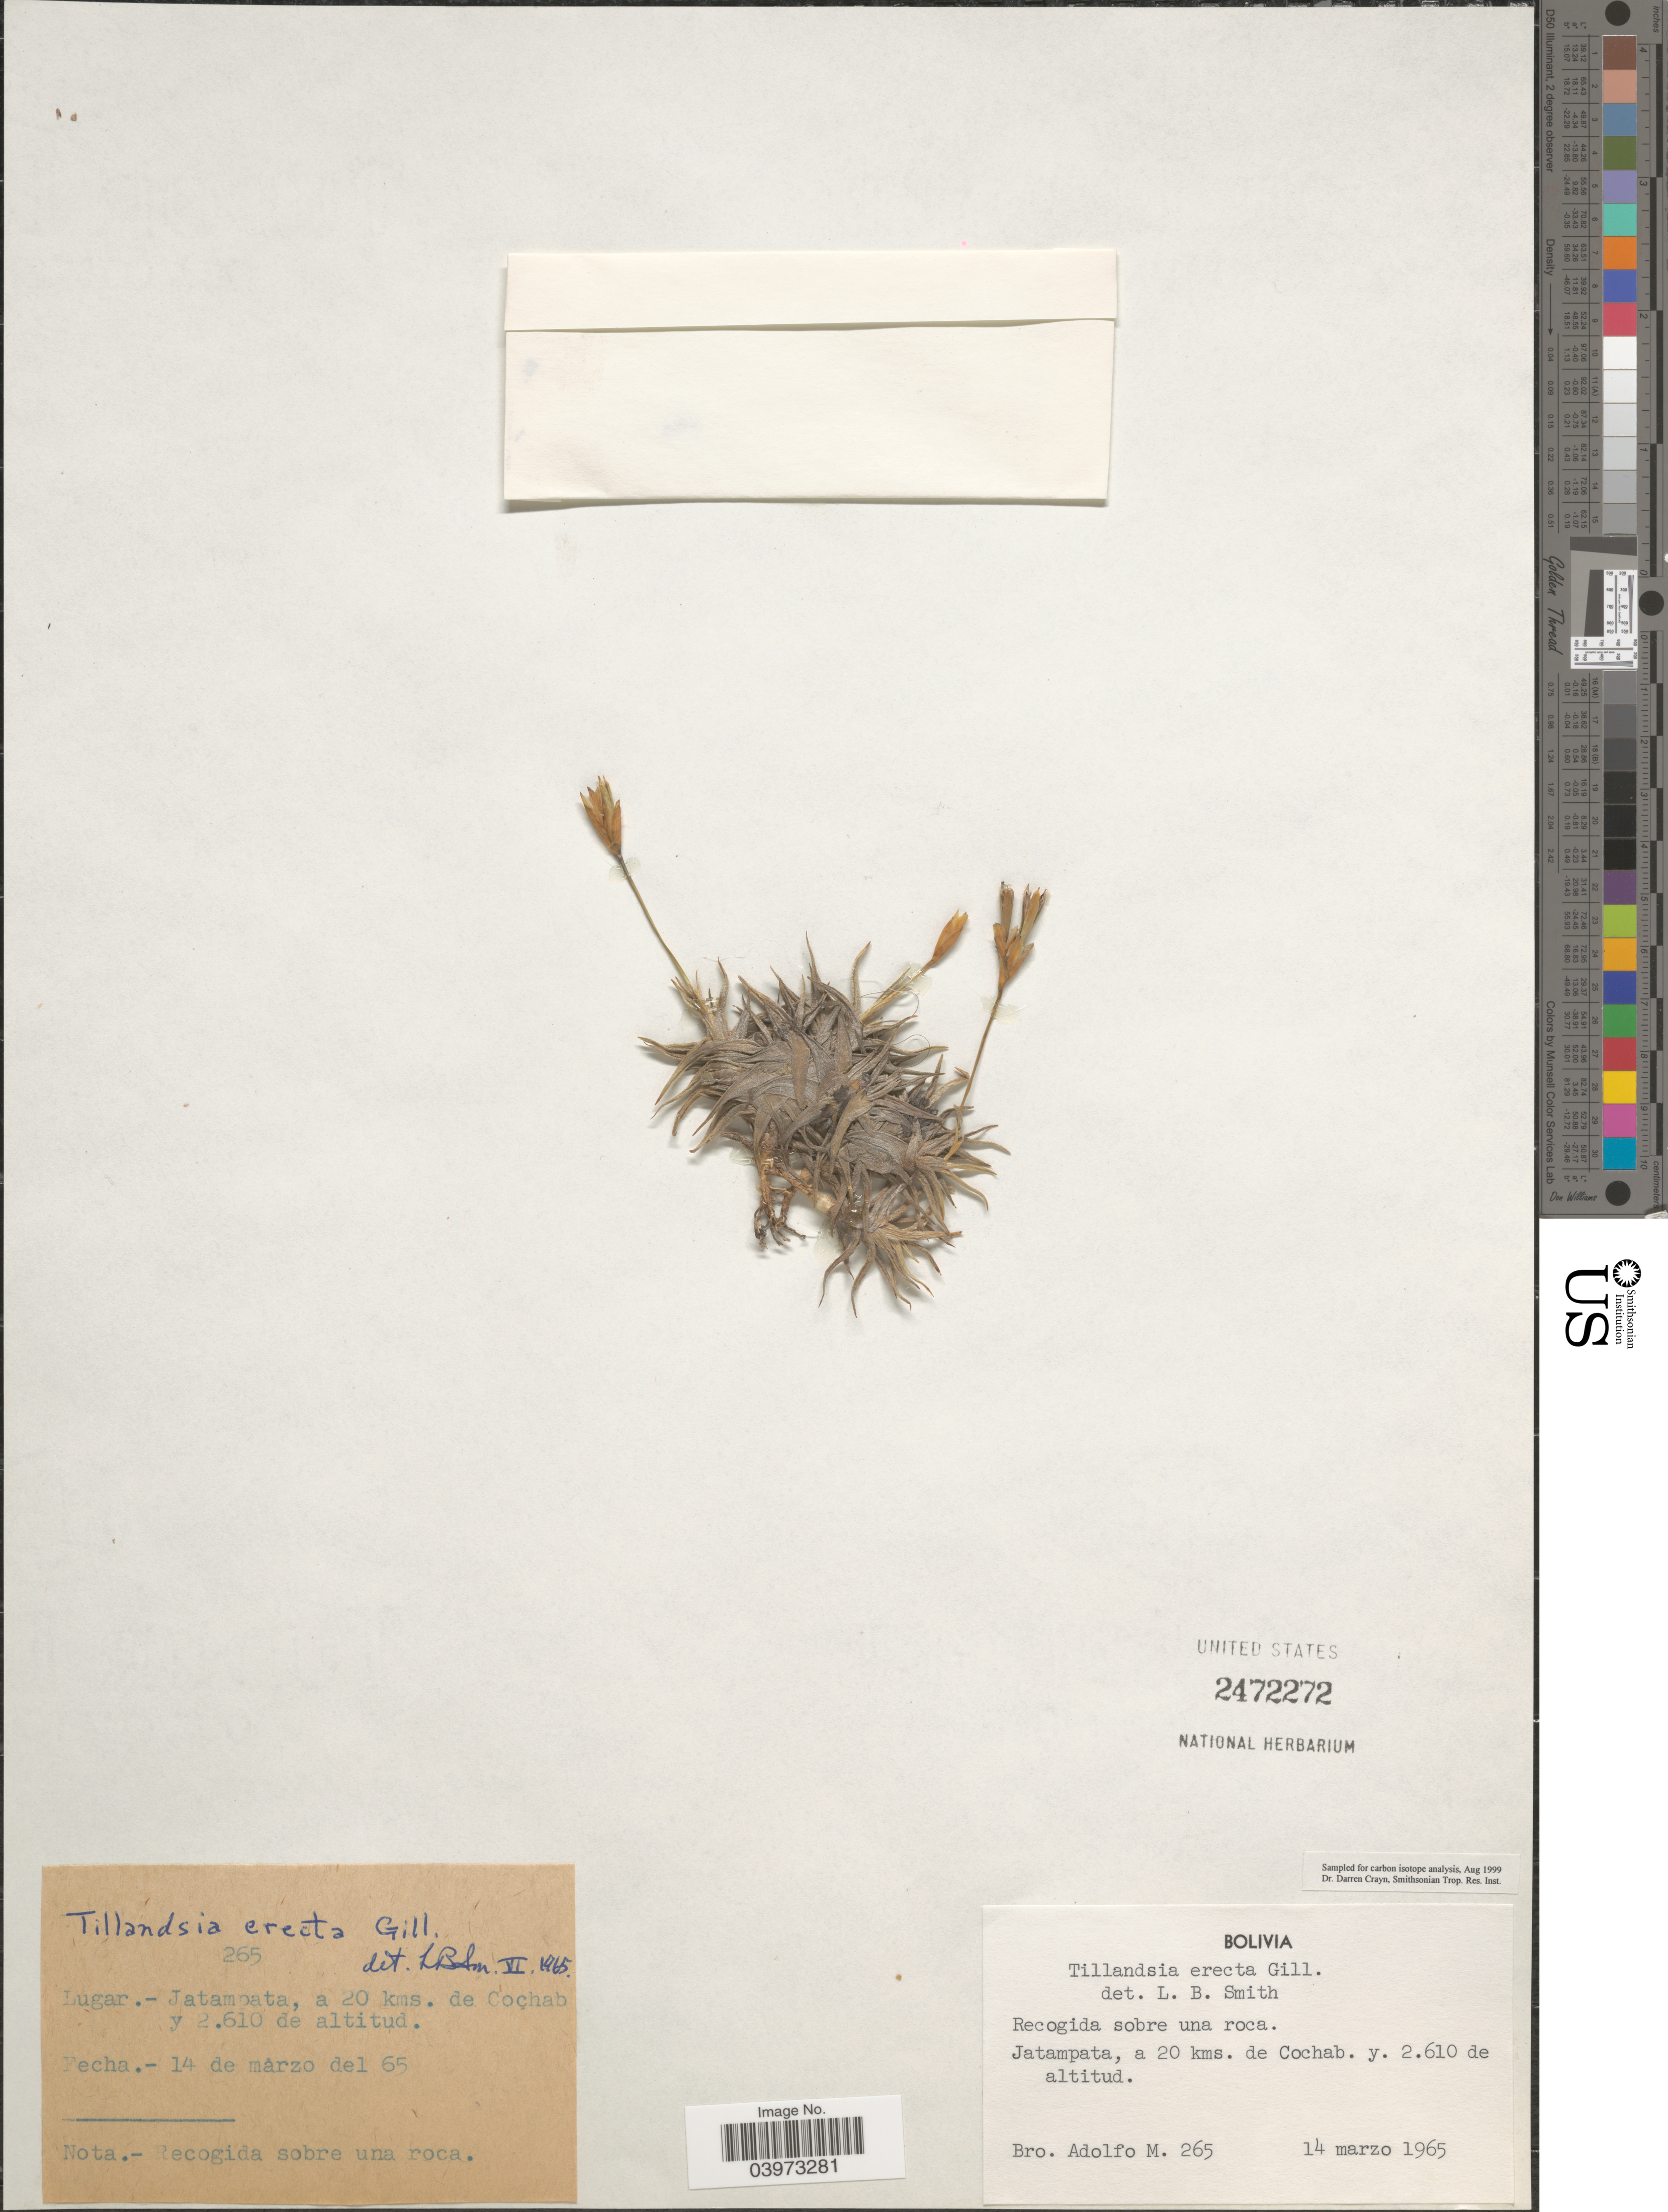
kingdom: Plantae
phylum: Tracheophyta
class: Liliopsida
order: Poales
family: Bromeliaceae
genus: Tillandsia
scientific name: Tillandsia erecta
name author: Gillies ex Baker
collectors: Bro. Adolfo M.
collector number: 265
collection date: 1965-03-14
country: Bolivia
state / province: Cochabamba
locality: Jatampata, a 20 kms. de Cochab.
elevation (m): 2610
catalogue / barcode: US 2472272